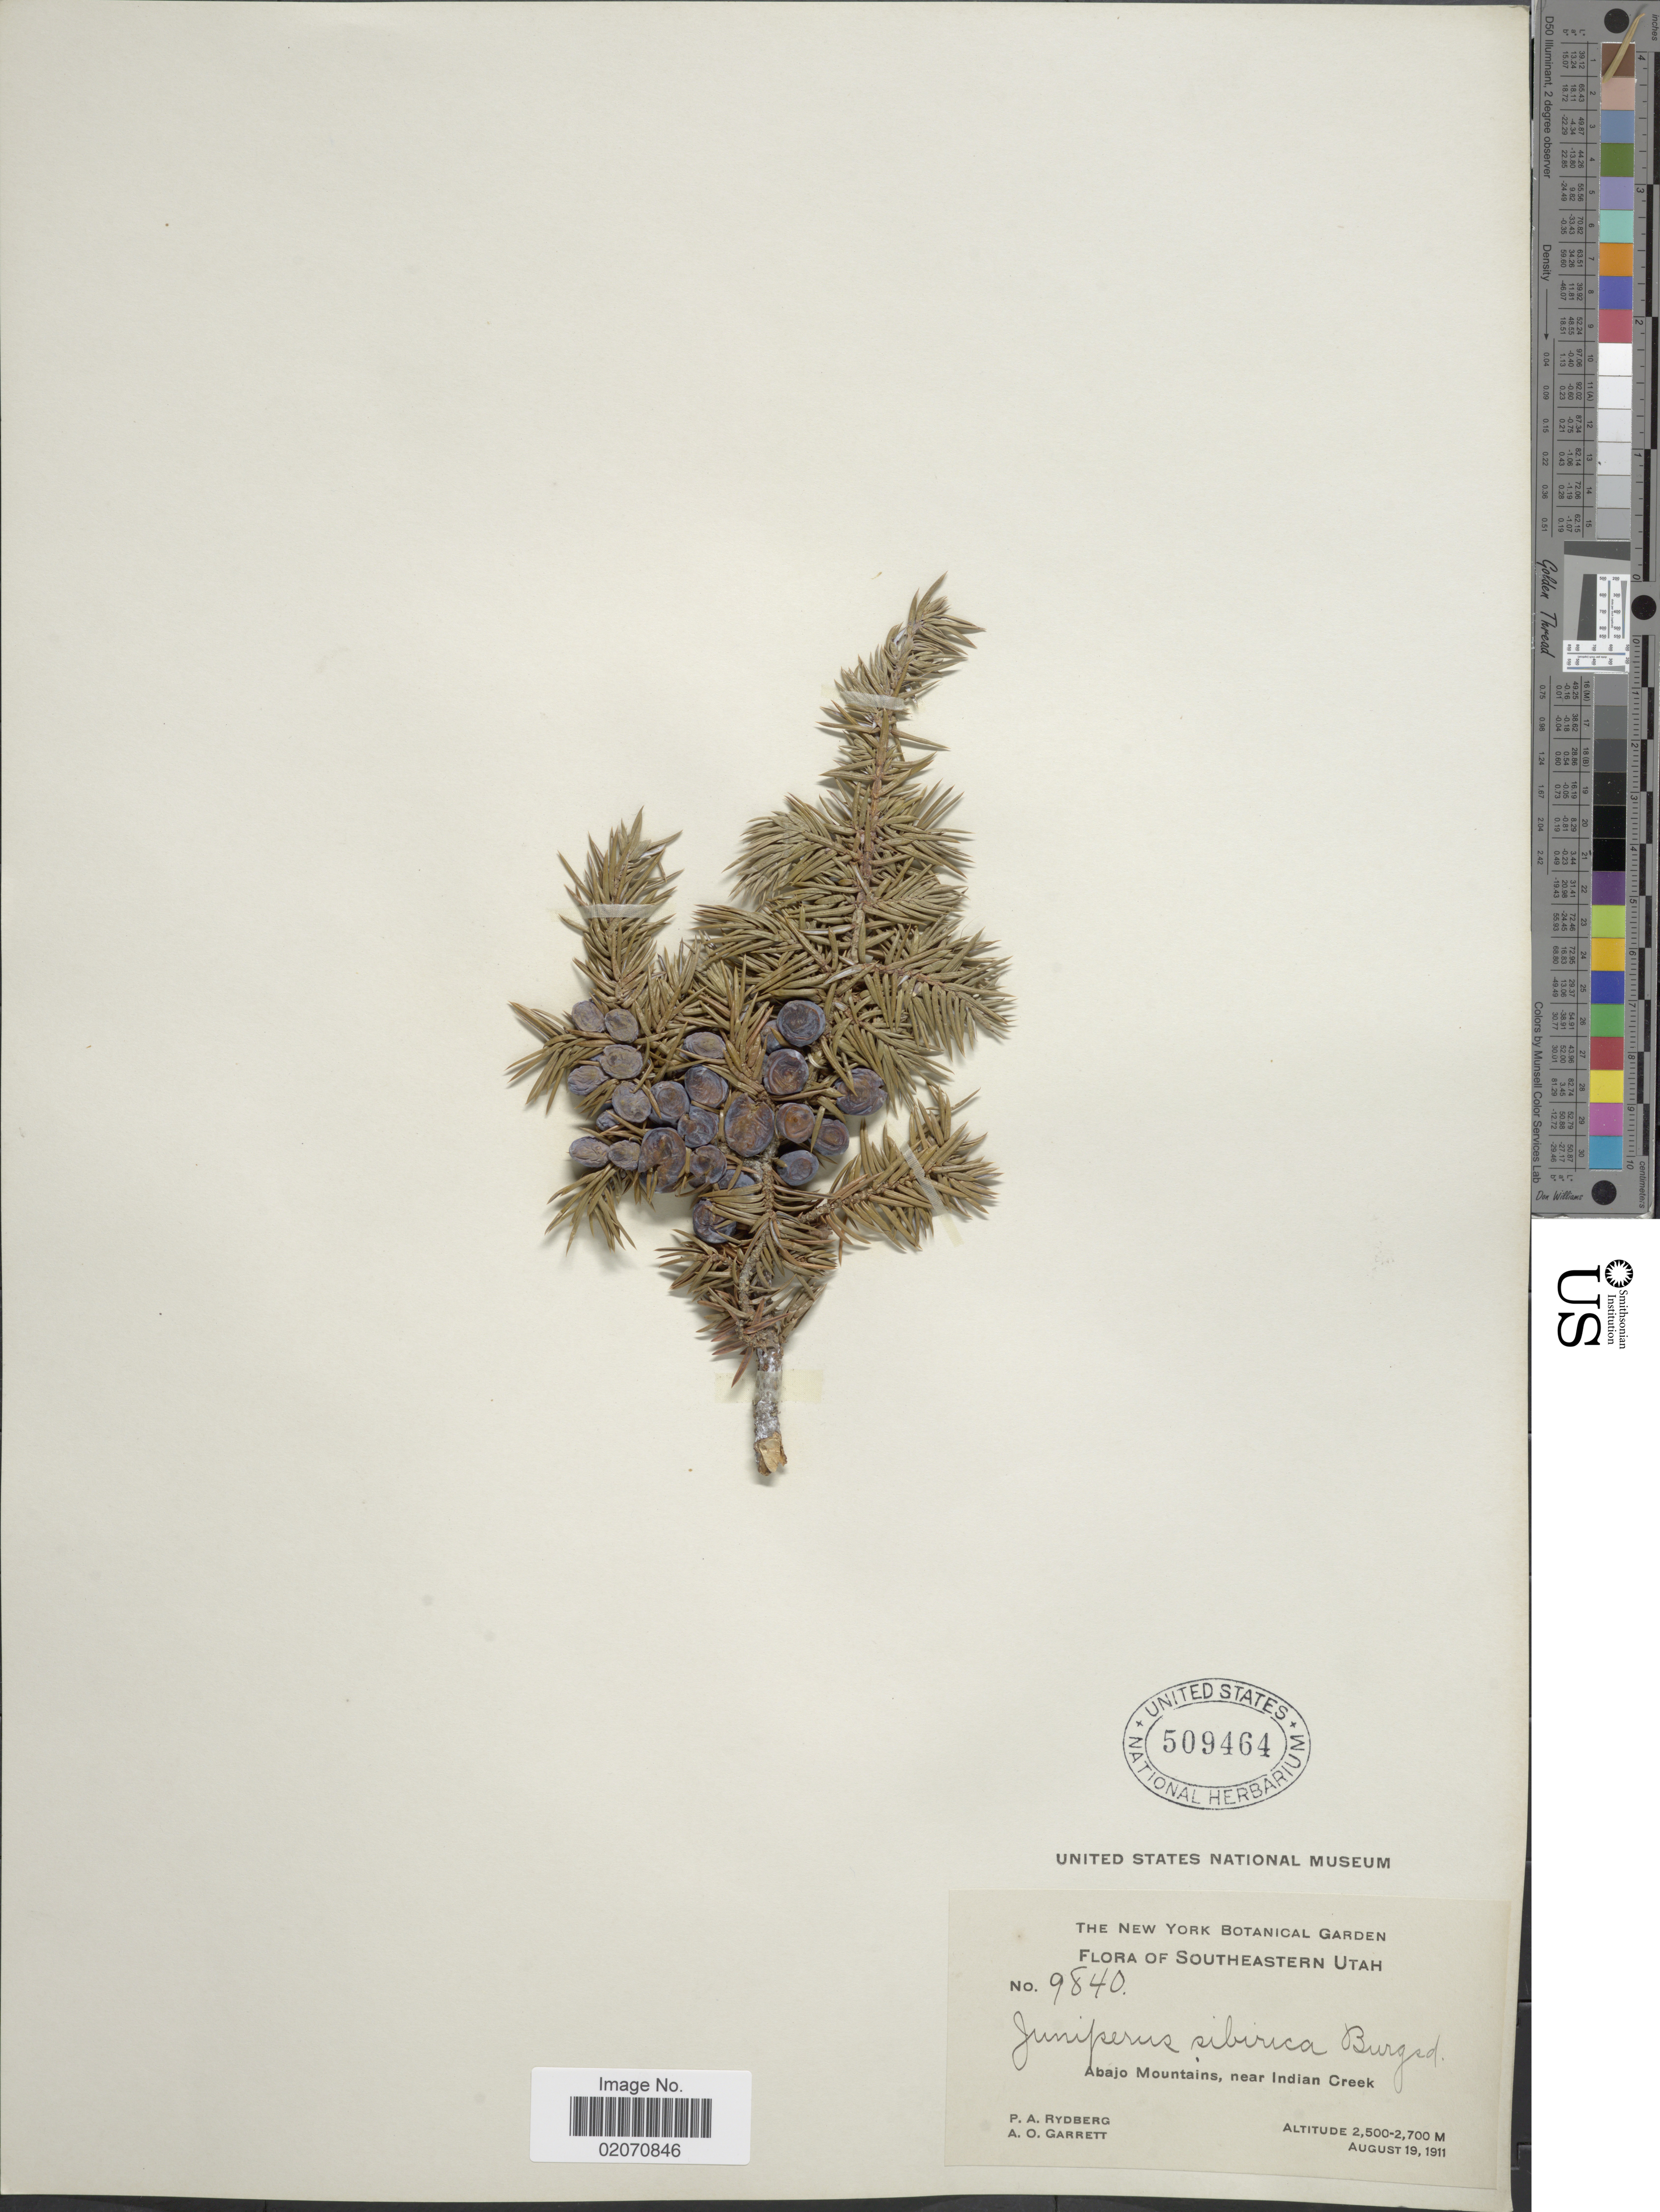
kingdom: Plantae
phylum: Tracheophyta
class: Pinopsida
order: Pinales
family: Cupressaceae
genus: Juniperus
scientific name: Juniperus communis subsp. nana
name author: (Willd.) Syme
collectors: P. A. Rydberg & A. O. Garrett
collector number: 9840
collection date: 1911-08-19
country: United States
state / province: Utah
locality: Southeastern Utah, Abajo Mountains, near Indian Creek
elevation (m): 2500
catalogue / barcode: US 509464